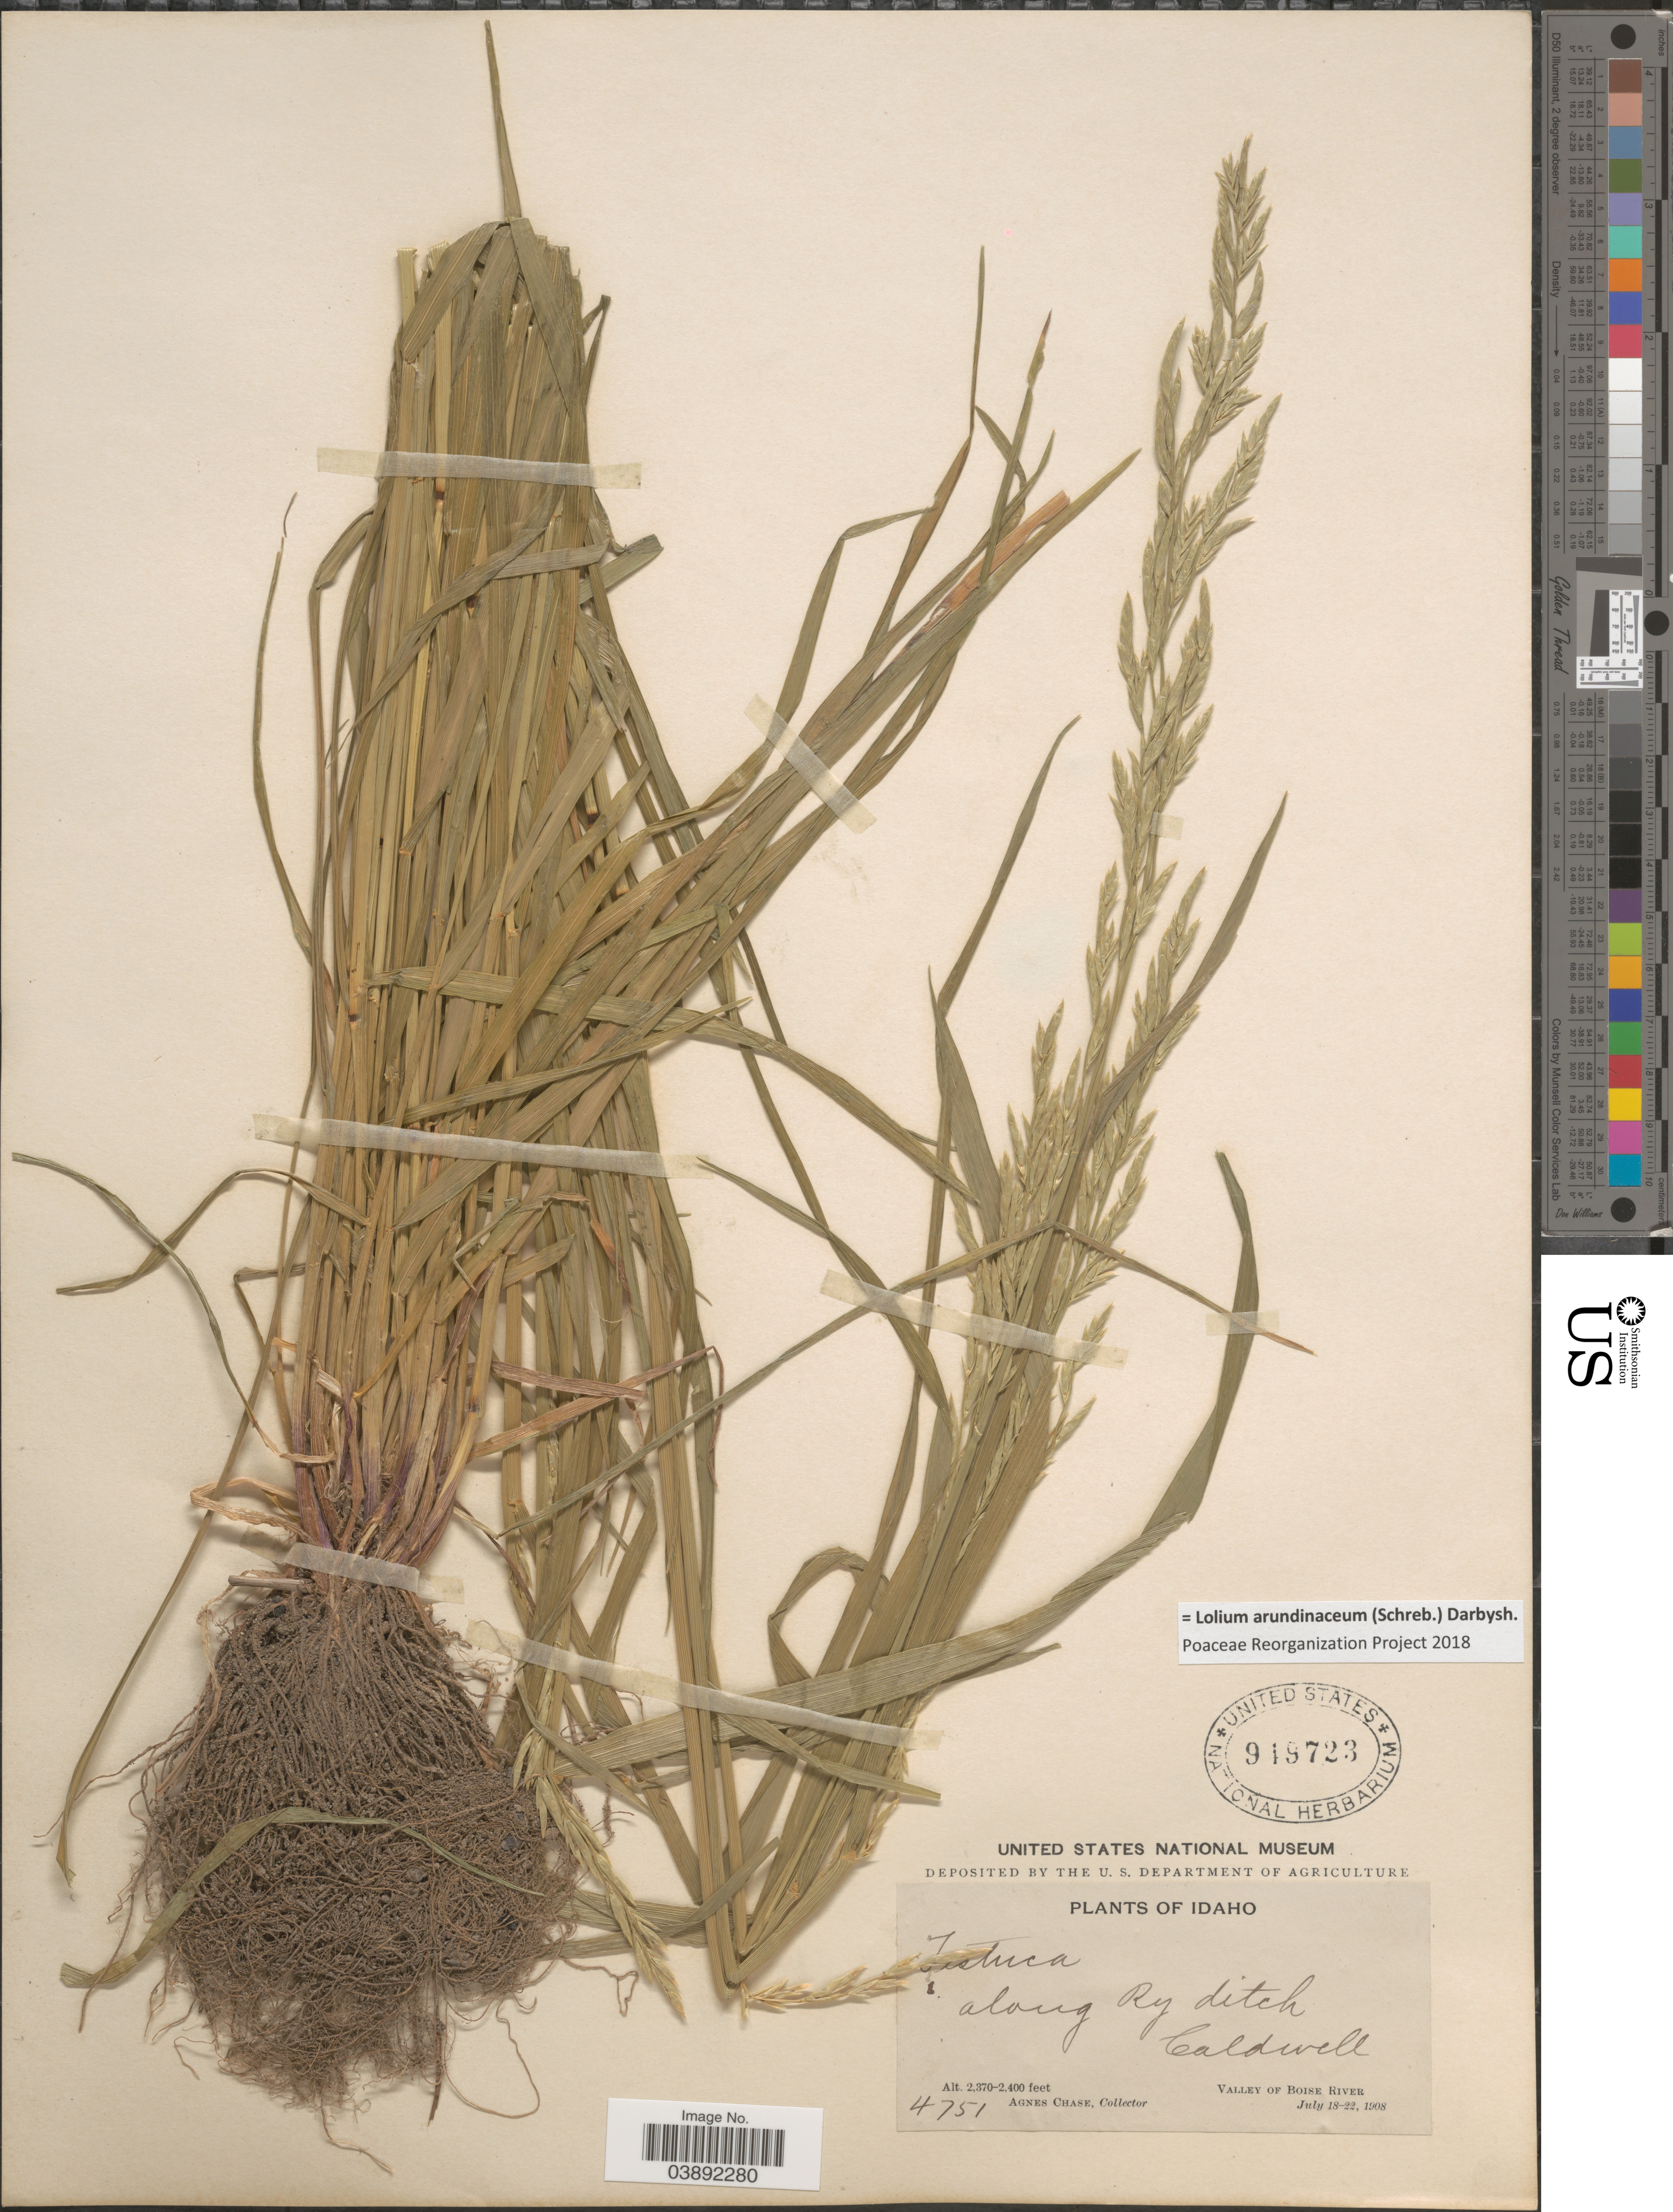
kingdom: Plantae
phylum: Tracheophyta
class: Liliopsida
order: Poales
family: Poaceae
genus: Lolium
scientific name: Lolium arundinaceum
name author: (Schreb.) Darbysh.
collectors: A. Chase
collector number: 4751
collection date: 1908-07-18/1908-07-22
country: United States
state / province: Idaho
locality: Along Ry ditch Caldwell. Valley of Boise River.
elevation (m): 722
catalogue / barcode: US 949723